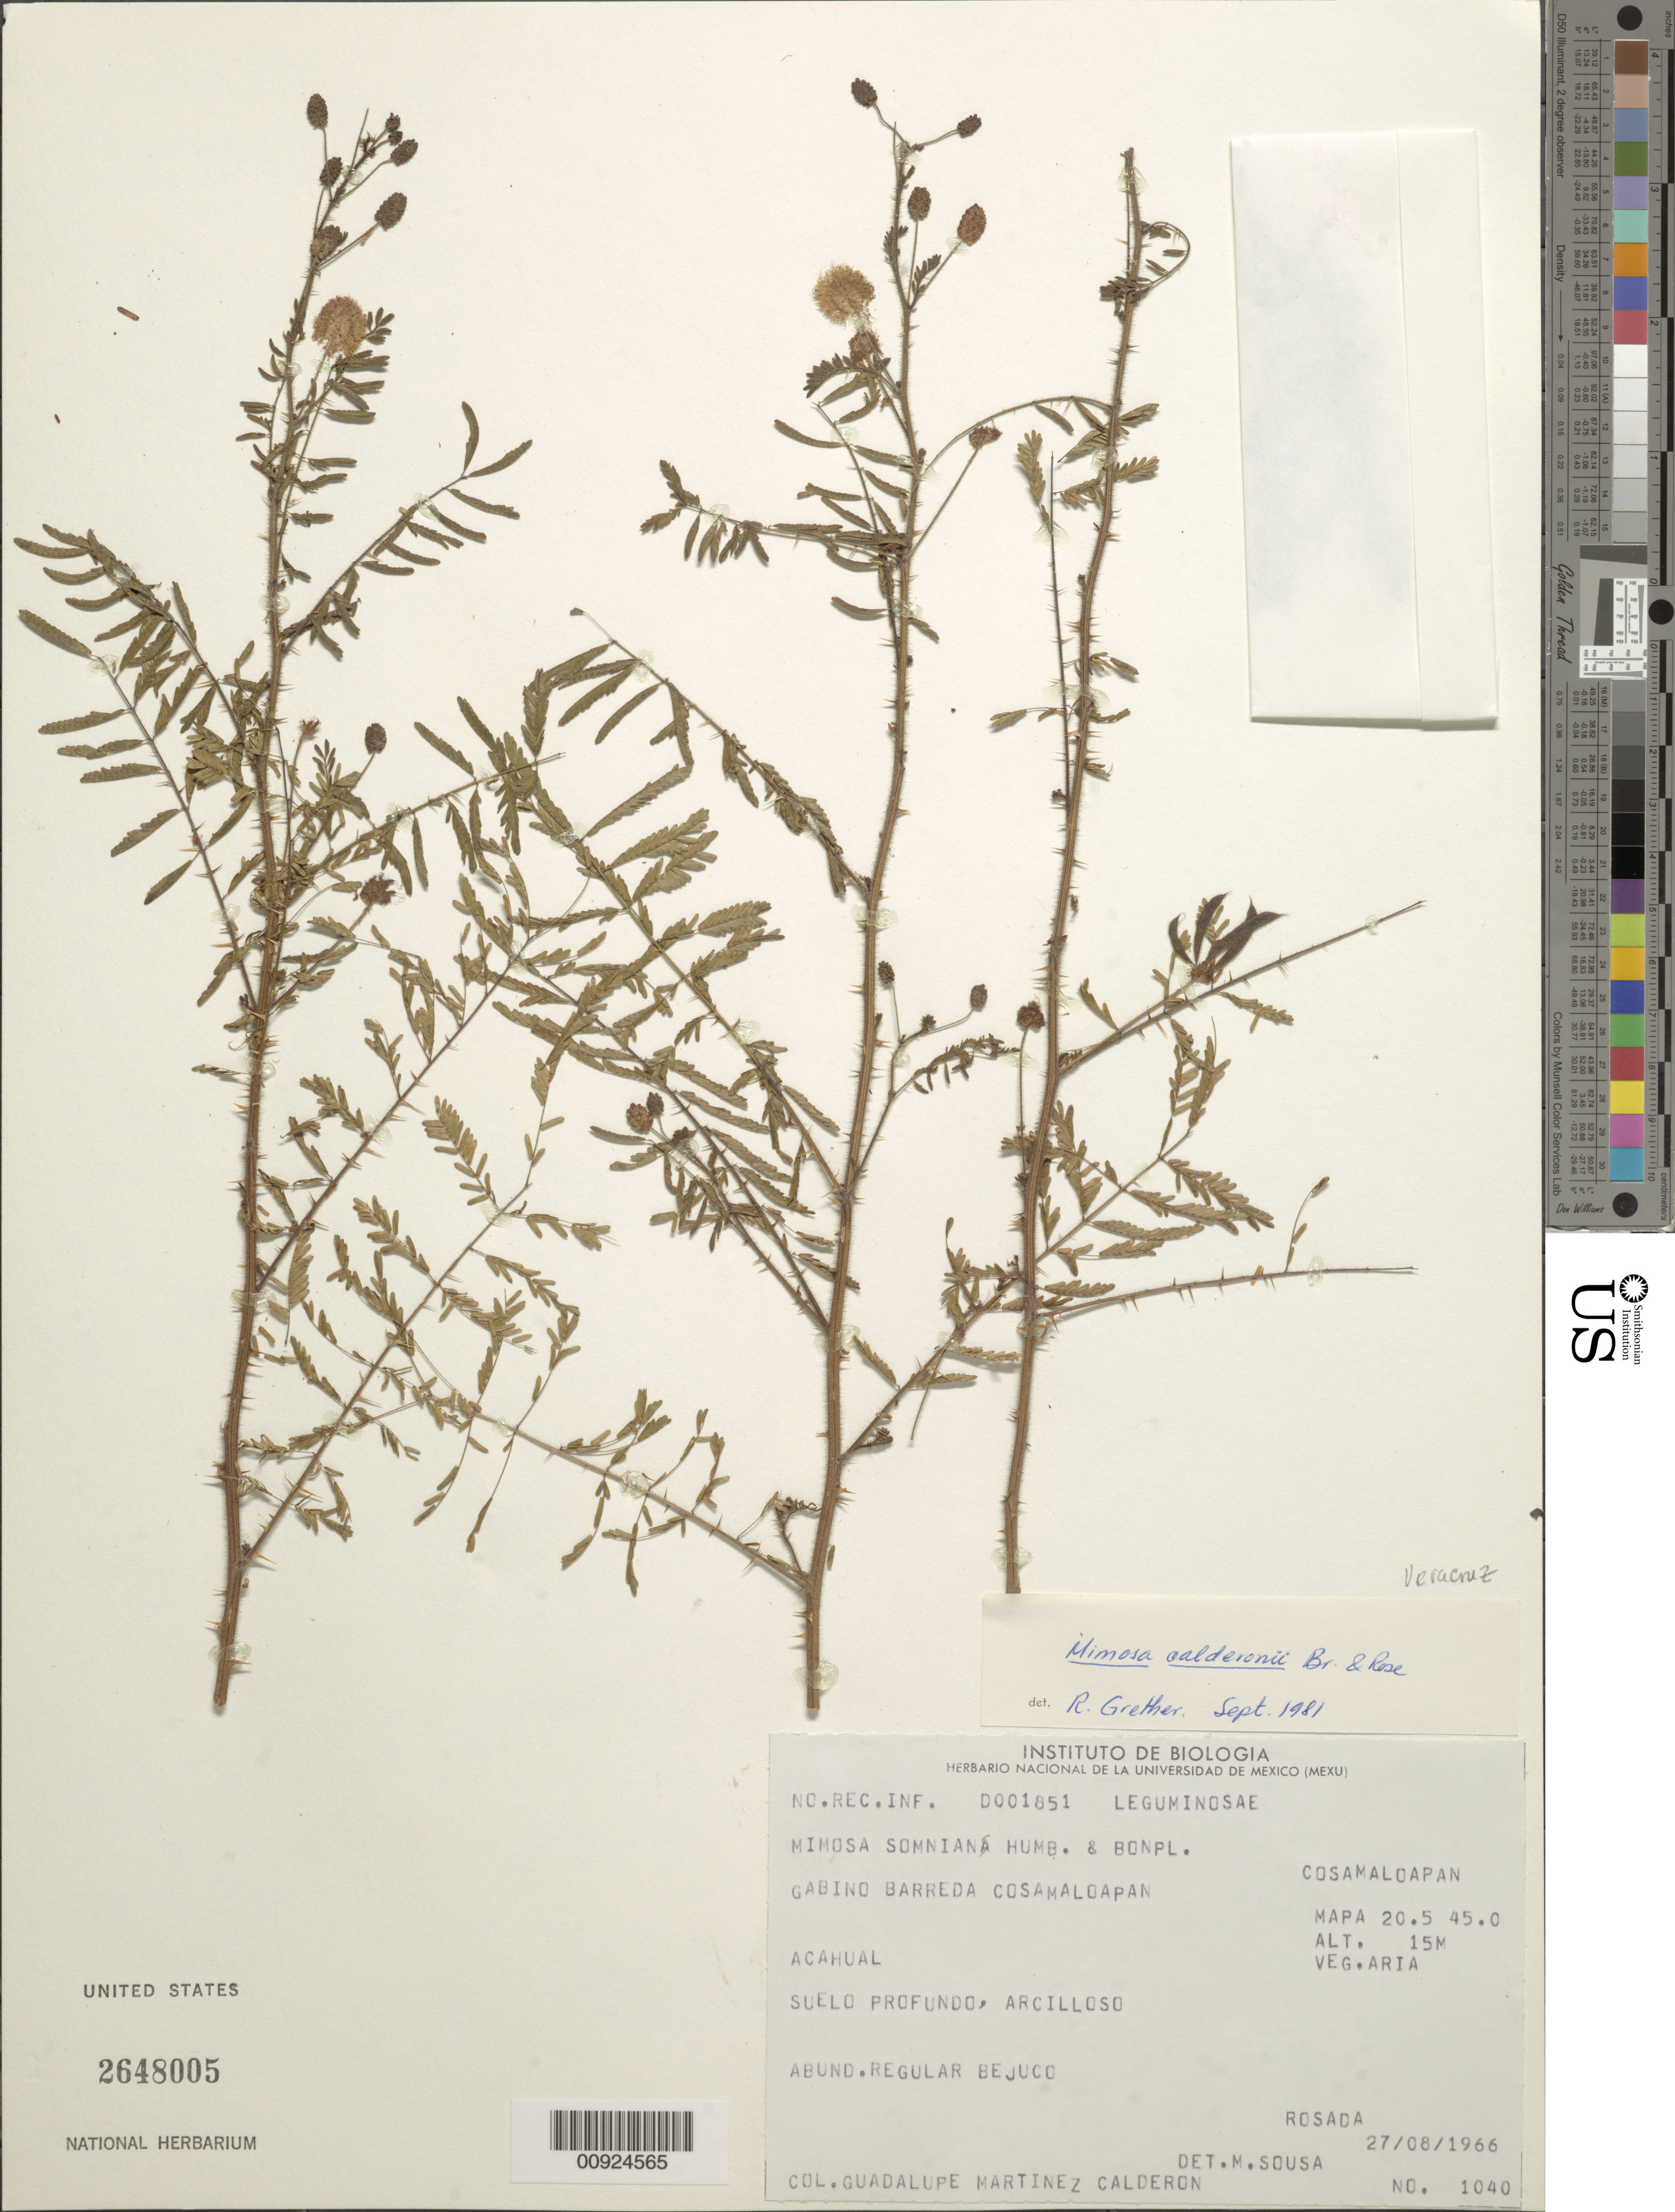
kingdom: Plantae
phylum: Tracheophyta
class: Magnoliopsida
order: Fabales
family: Fabaceae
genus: Mimosa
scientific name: Mimosa calderonii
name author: Britton & Rose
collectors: G. Martinez-C.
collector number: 1040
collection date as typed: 27 Aug 1966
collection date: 1966-08-27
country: Mexico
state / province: Veracruz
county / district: Cosamaloapan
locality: Gabino Barreda Cosamaloapan, Cosamaloapan. Mapa 20.5 45.0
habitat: Veg. aria (possibly secundaria). Acahual. Suelo profundo, arcilloso.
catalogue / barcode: US 2648005